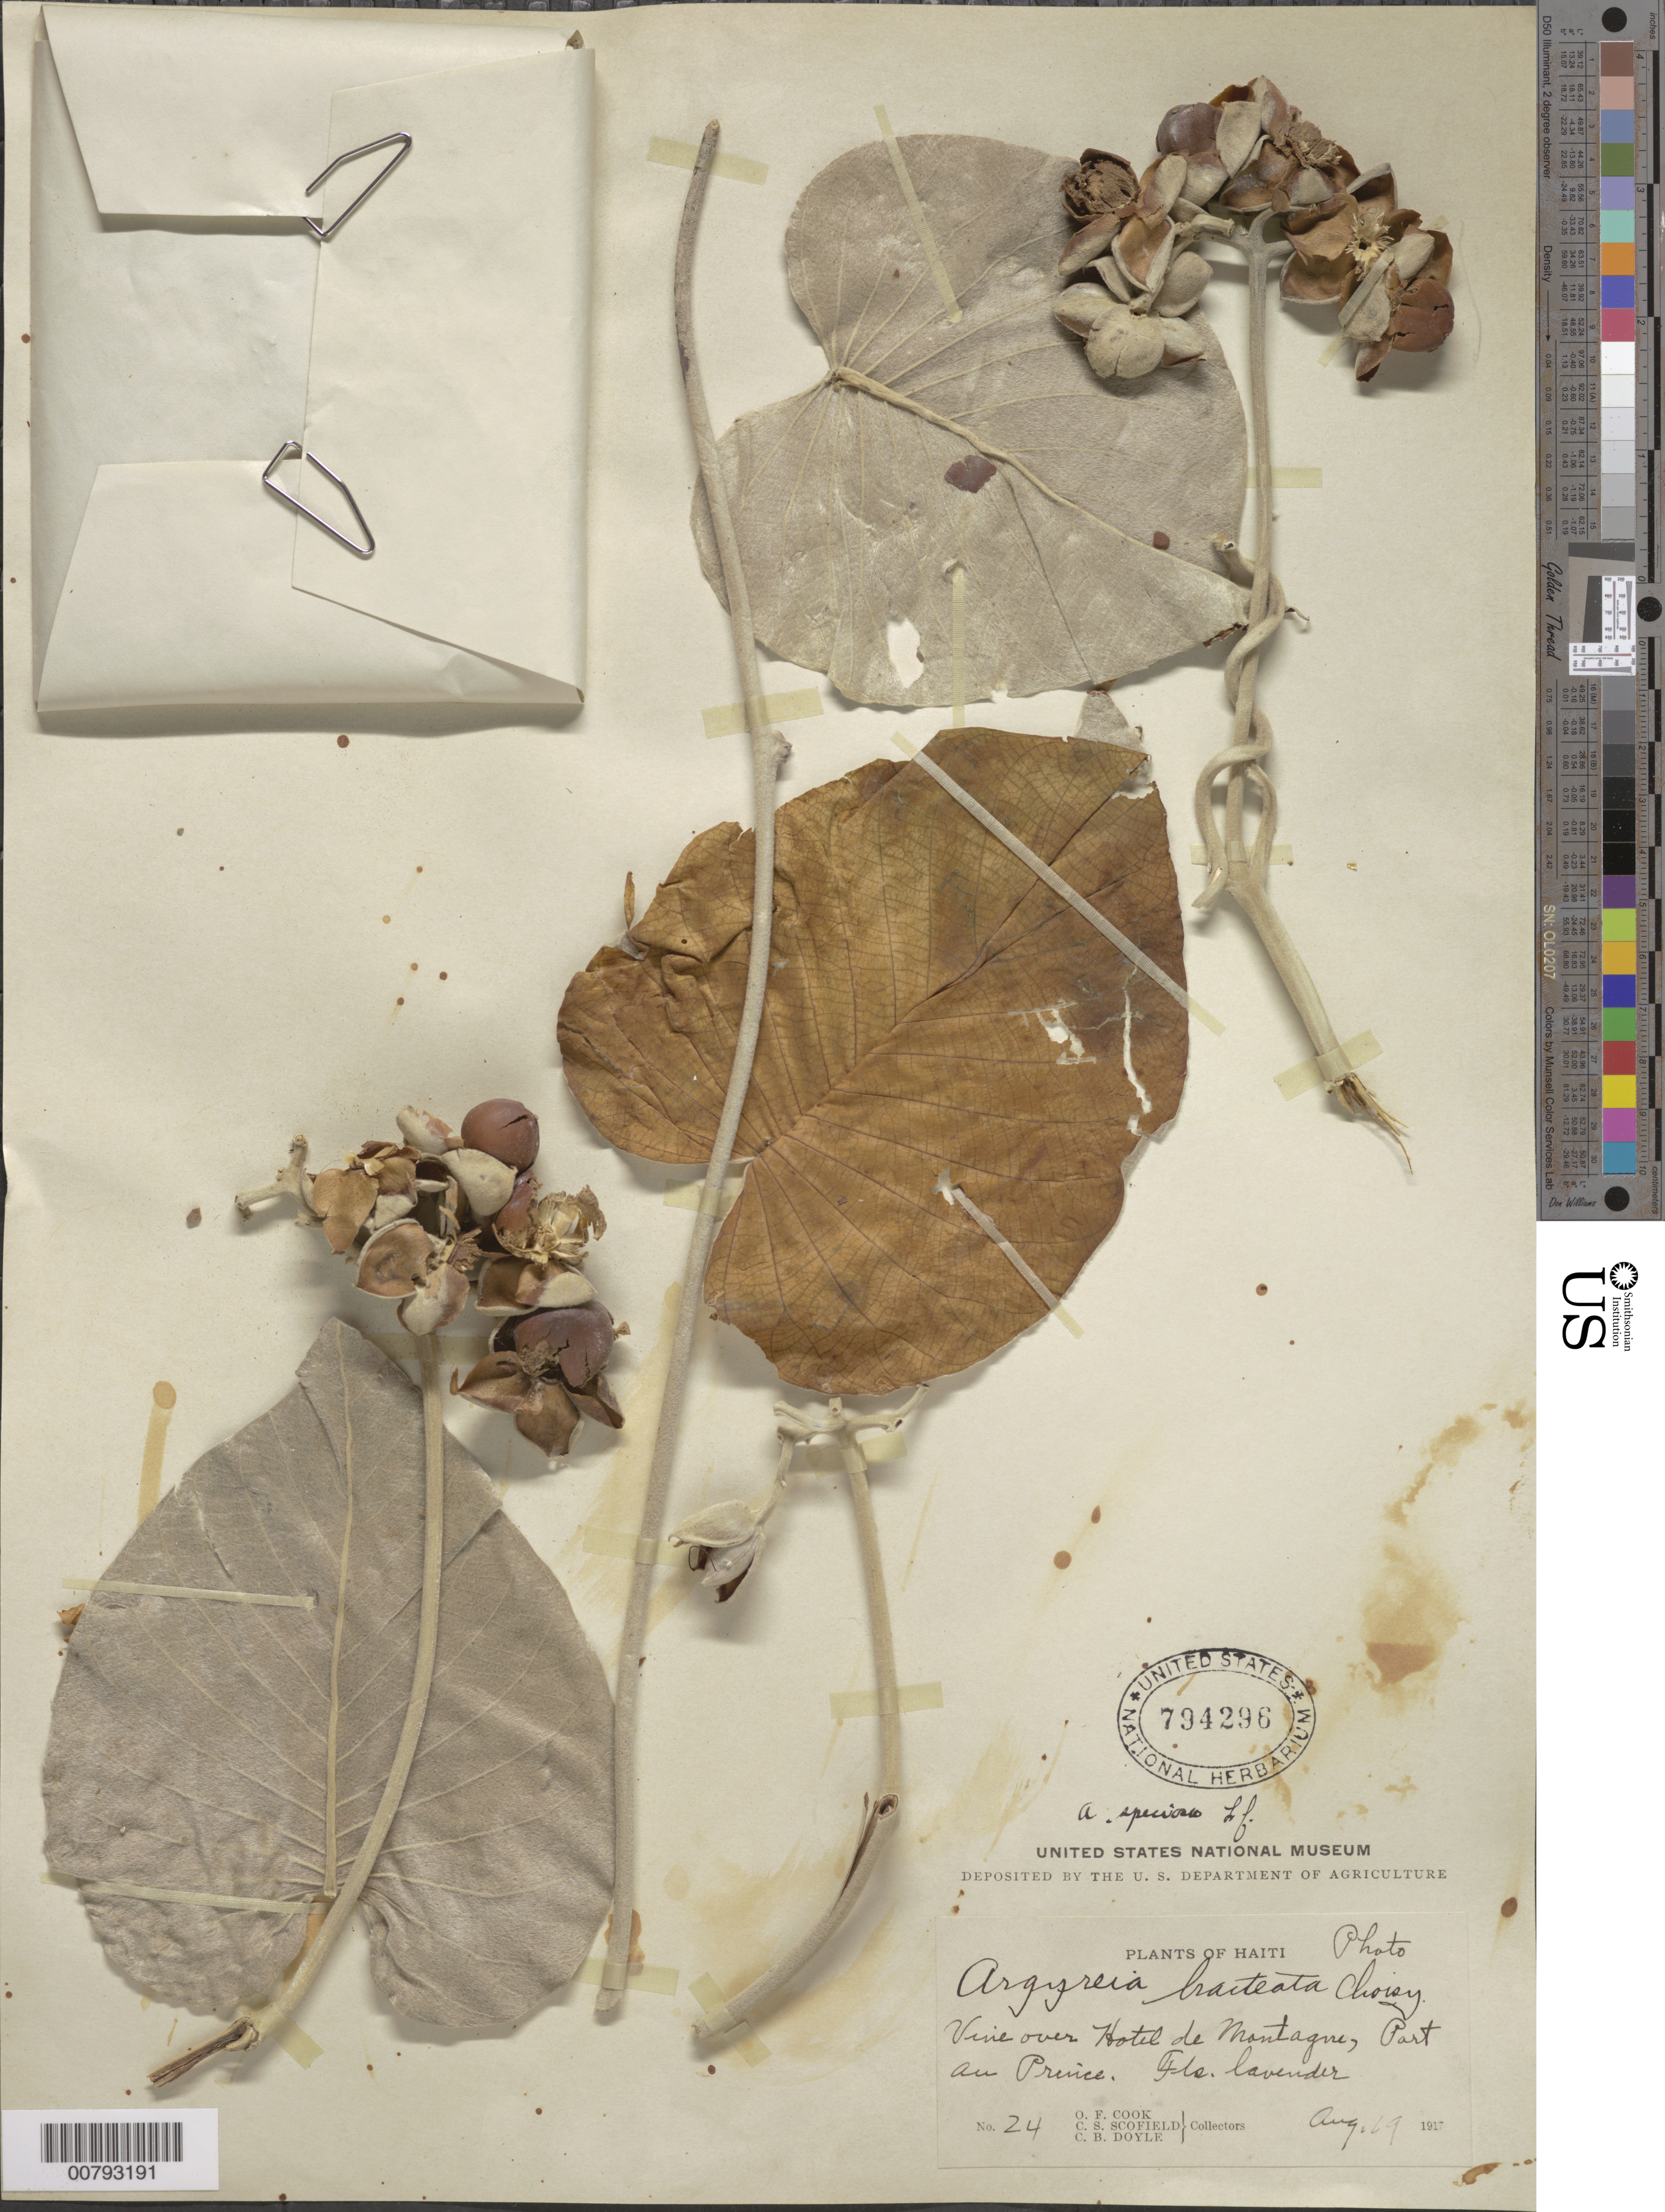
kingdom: Plantae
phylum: Tracheophyta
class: Magnoliopsida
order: Solanales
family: Convolvulaceae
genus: Argyreia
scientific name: Argyreia nervosa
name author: (Burm. f.) Bojer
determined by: Staples, G. W.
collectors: O. F. Cook, C. Scofield & C. Doyle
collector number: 24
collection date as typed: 19 Aug 1917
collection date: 1917-08-19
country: Haiti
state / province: Óuest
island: Hispaniola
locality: Port au Prince, Hotel de Montagnes.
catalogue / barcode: US 794296